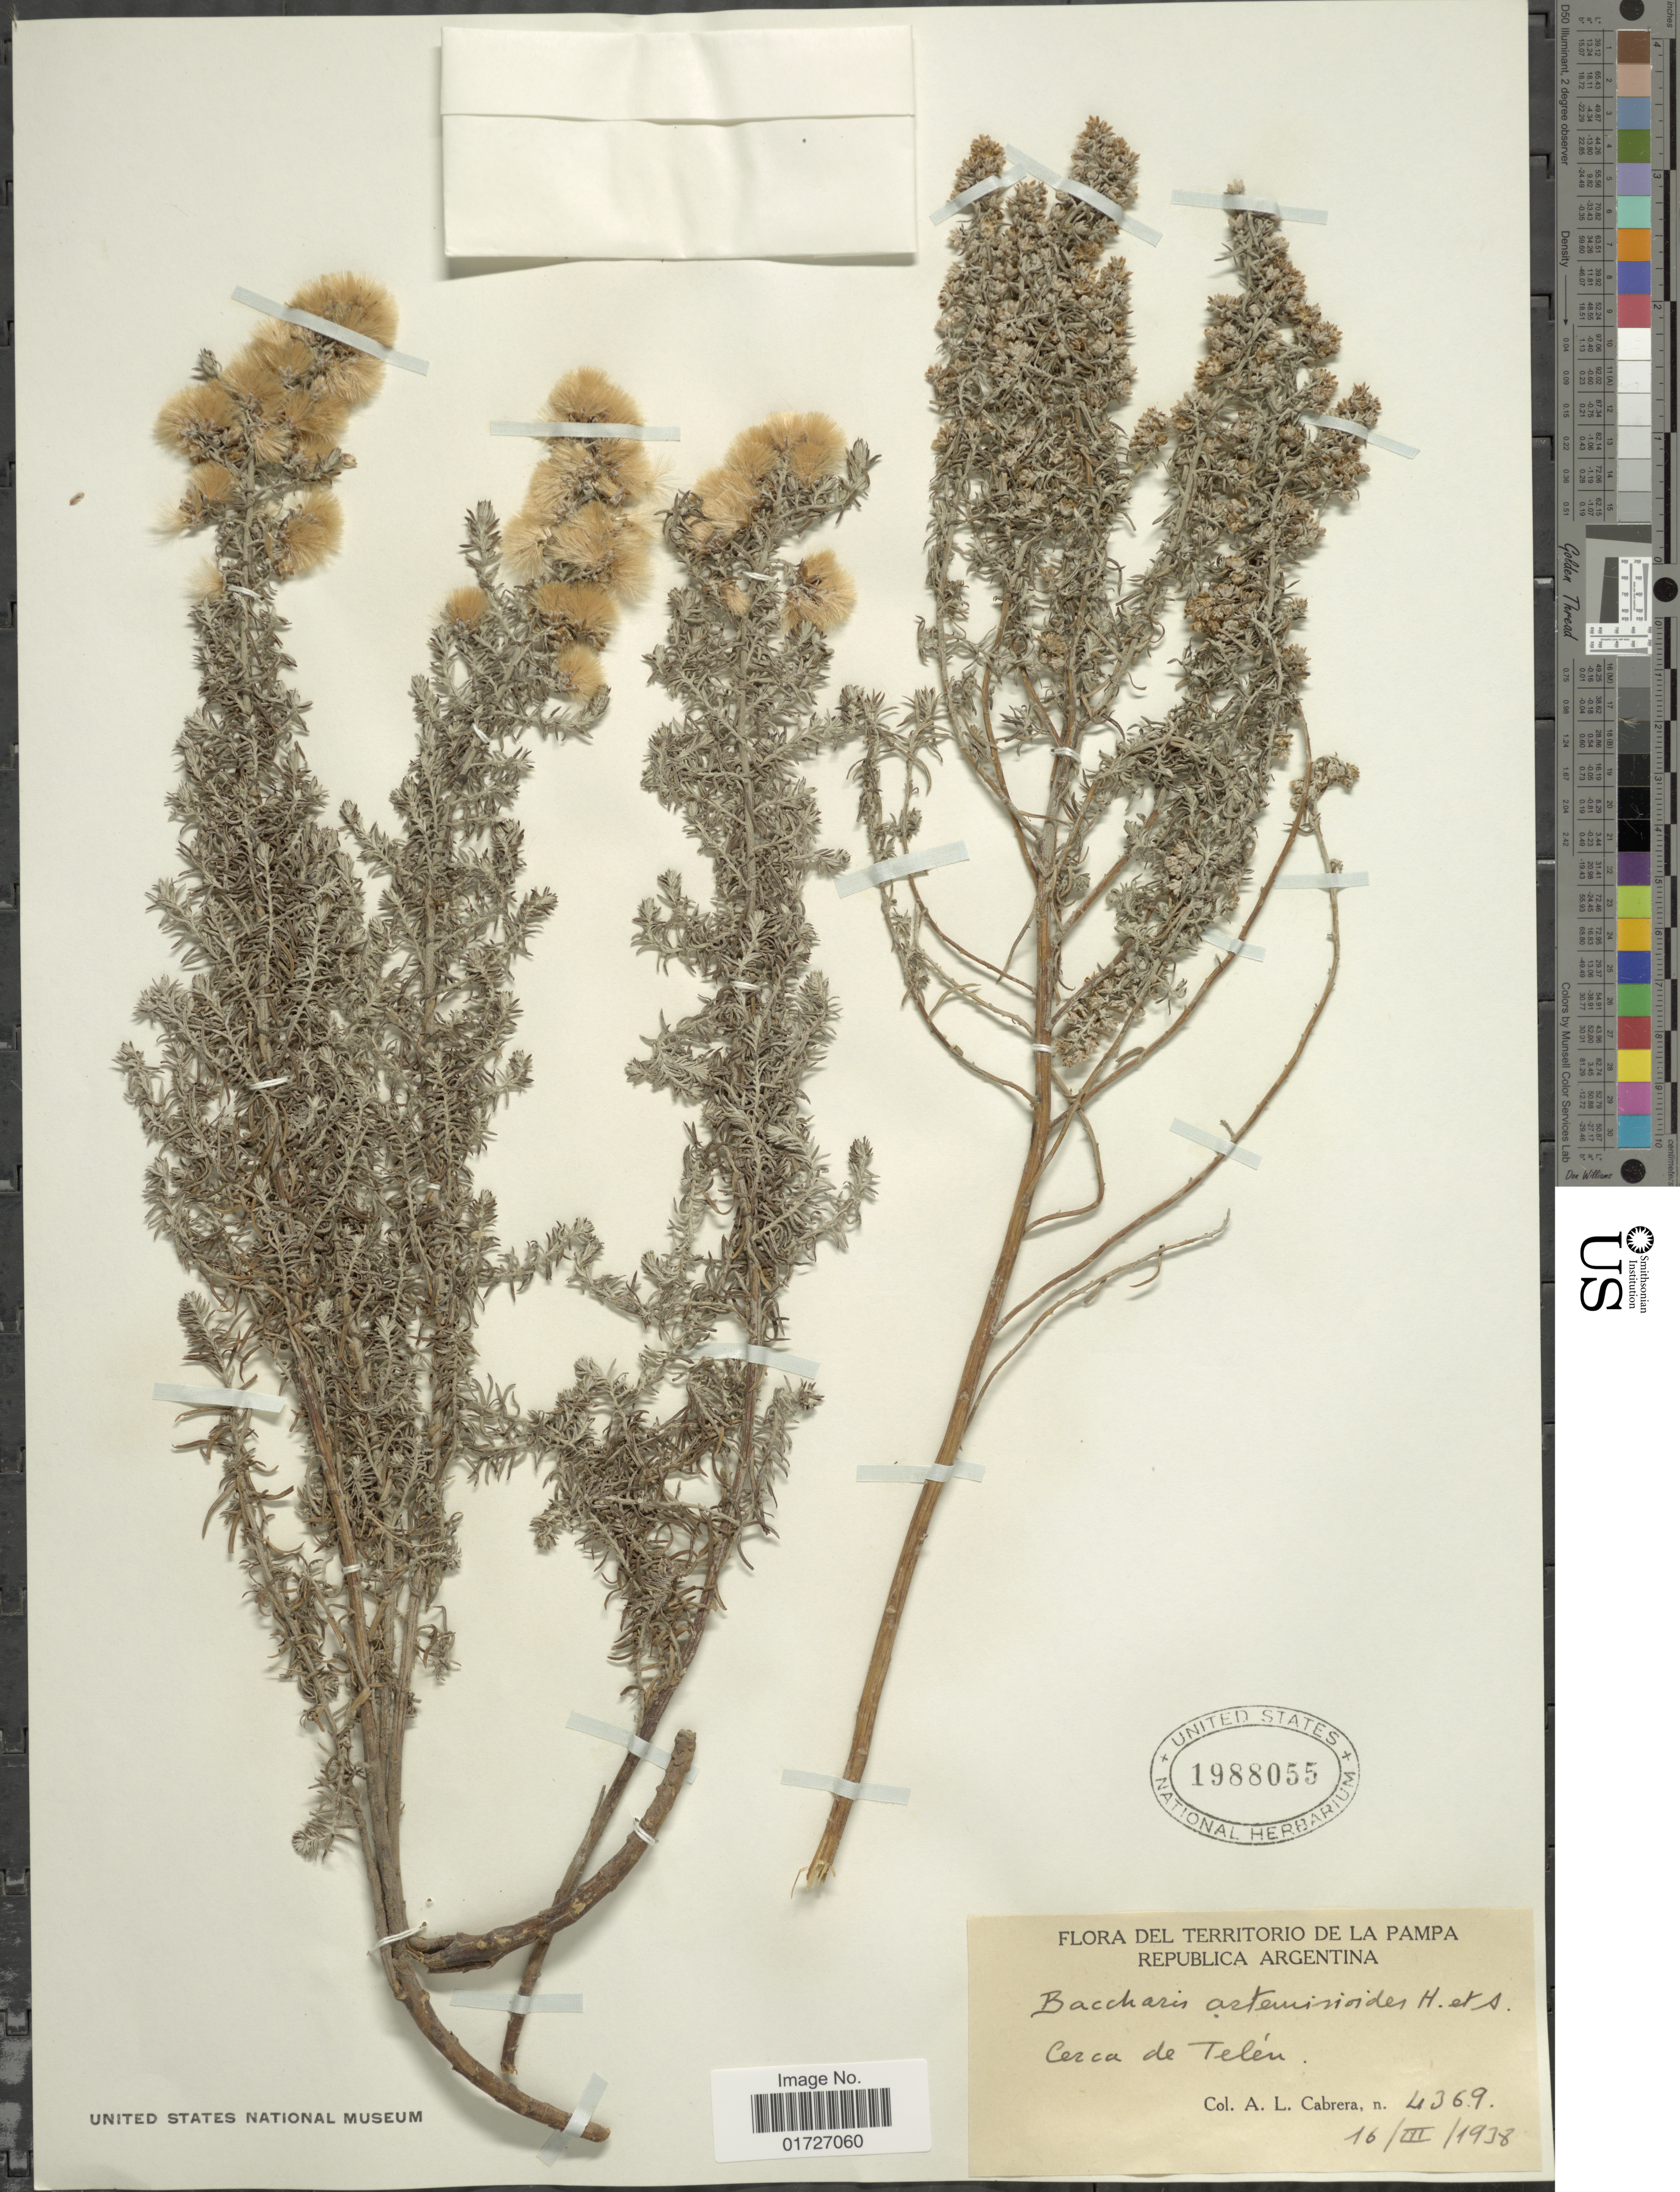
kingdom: Plantae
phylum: Tracheophyta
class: Magnoliopsida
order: Asterales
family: Asteraceae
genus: Baccharis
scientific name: Baccharis artemisioides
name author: Hook. & Arn.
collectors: A. L. Cabrera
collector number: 4369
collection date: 1938-03-16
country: Argentina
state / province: La Pampa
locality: Republica Argentina, cerca de Telen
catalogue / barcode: US 1988055